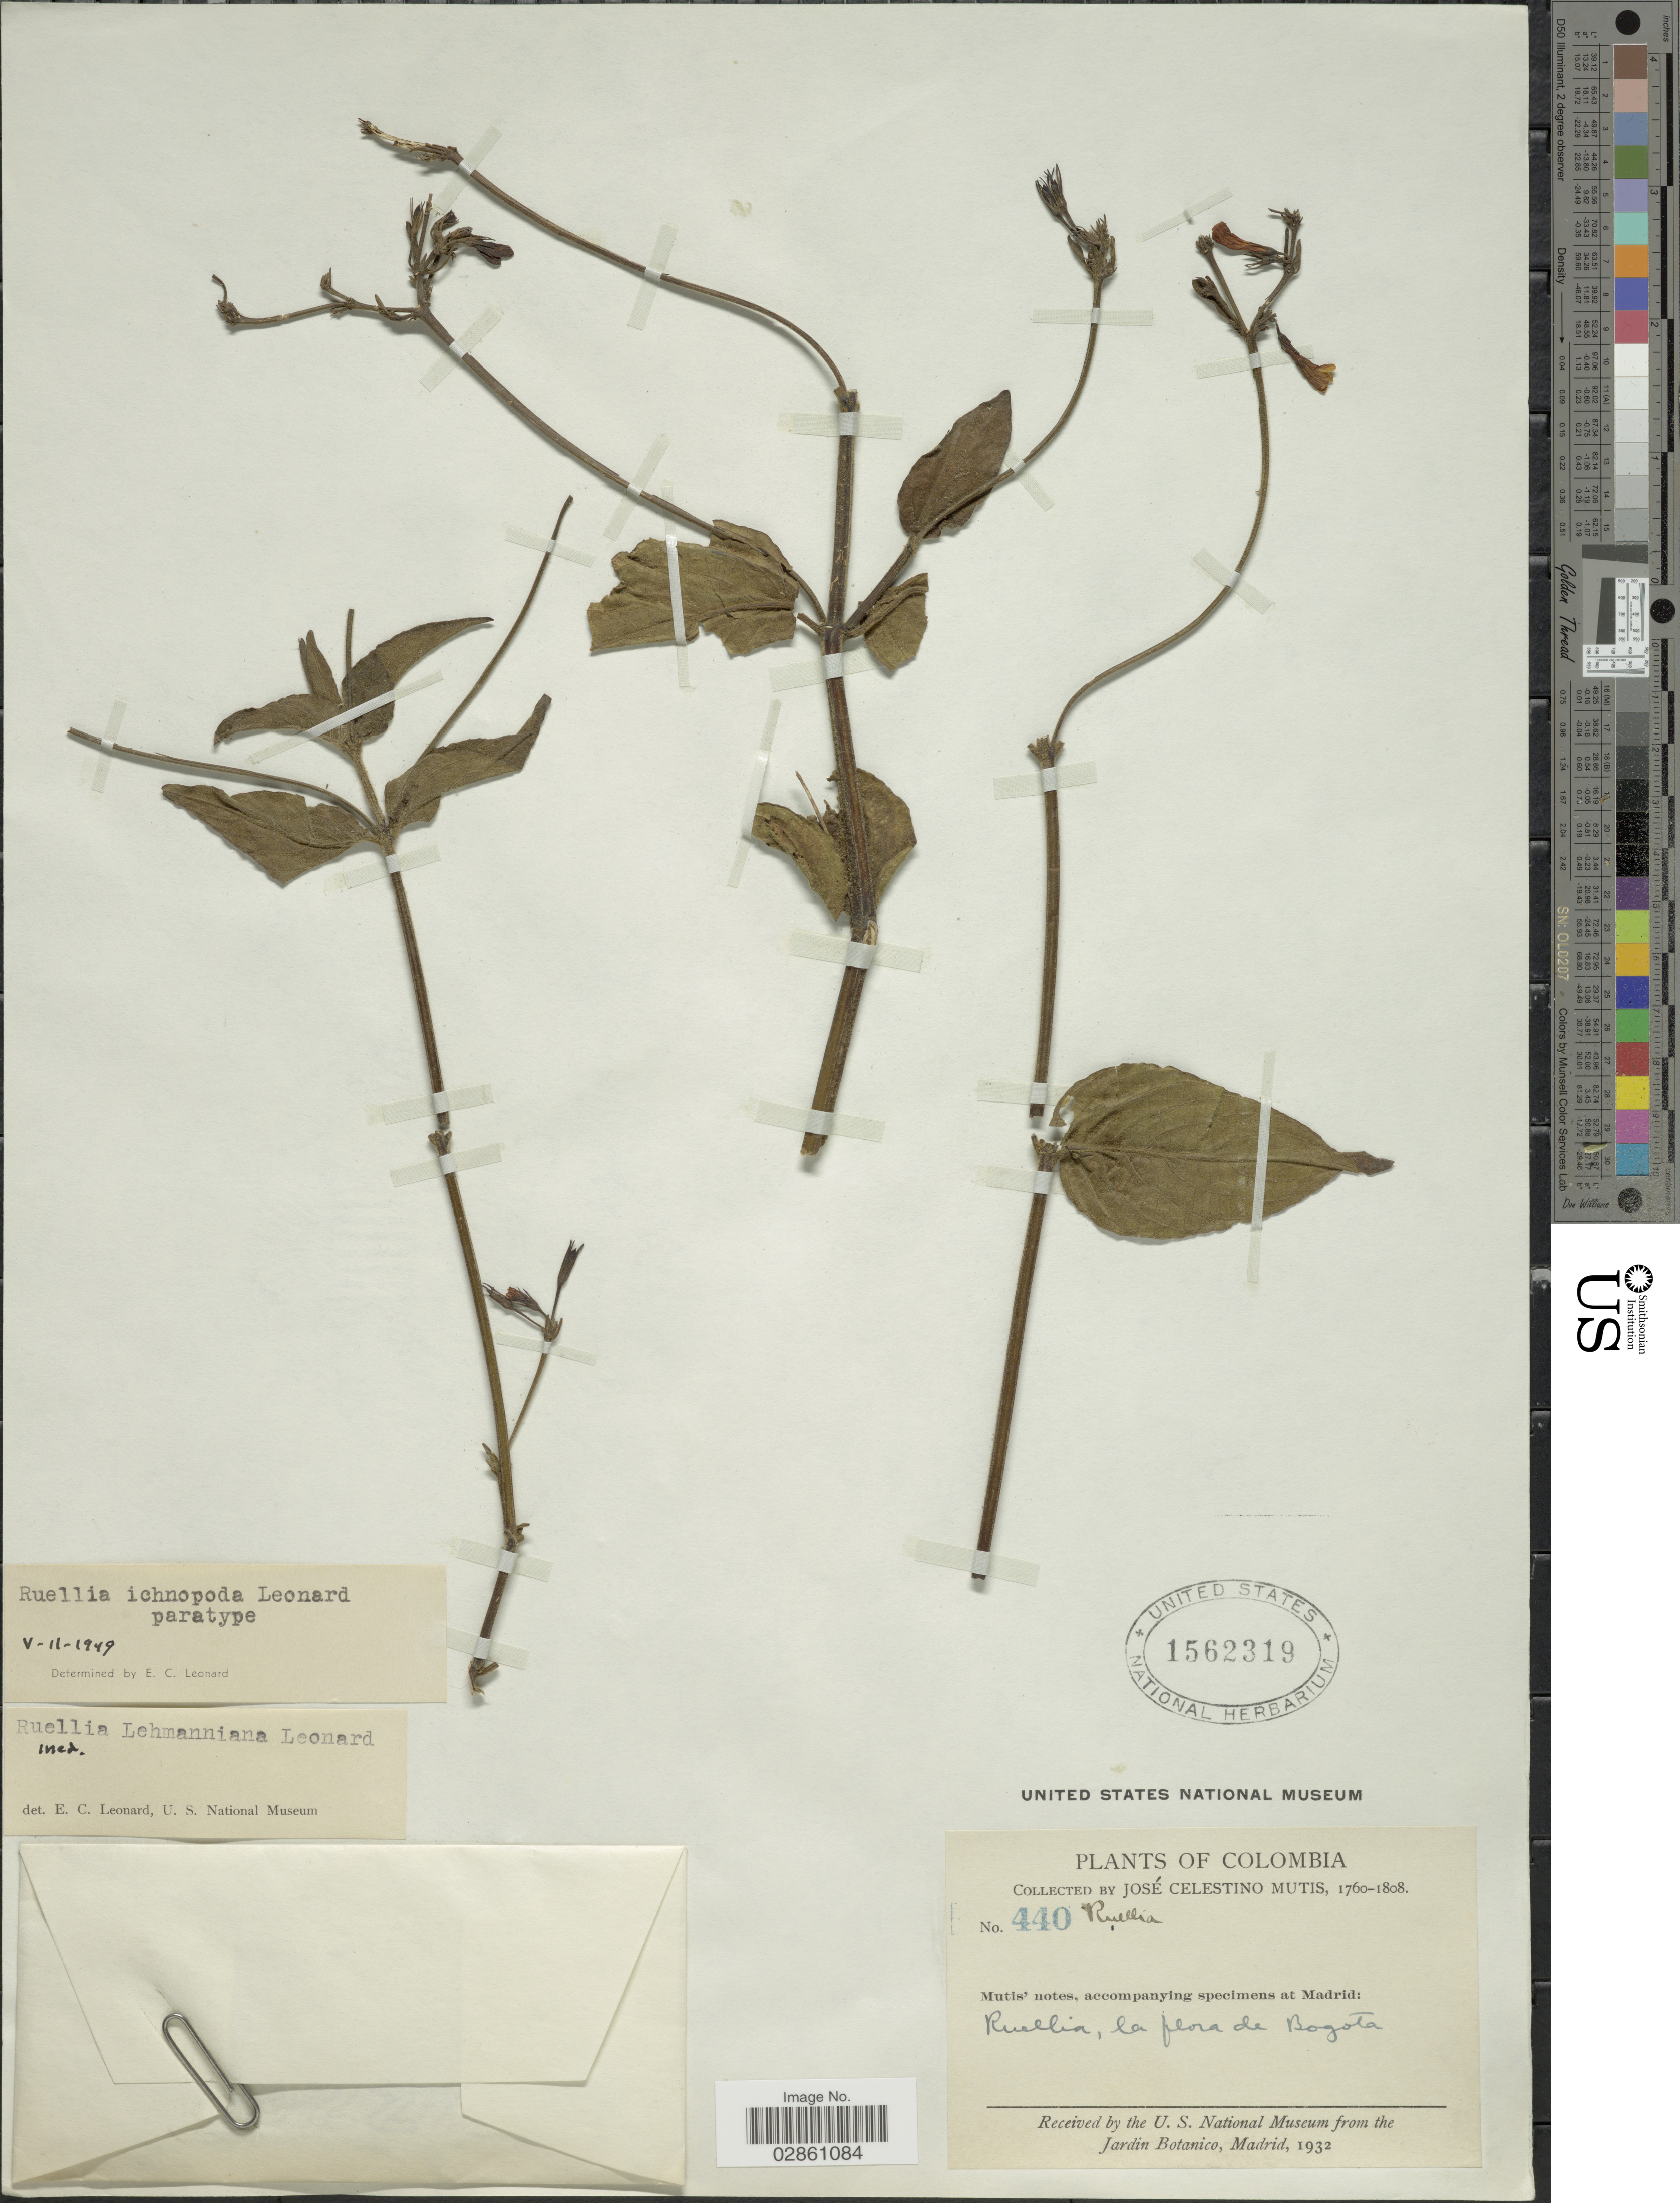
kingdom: Plantae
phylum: Tracheophyta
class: Magnoliopsida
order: Lamiales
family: Acanthaceae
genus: Ruellia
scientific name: Ruellia ischnopoda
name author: Leonard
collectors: J. C. B. Mutis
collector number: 440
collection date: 1760/1808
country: Colombia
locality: Ruellia, la flora de Bogota.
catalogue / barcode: US 1562319